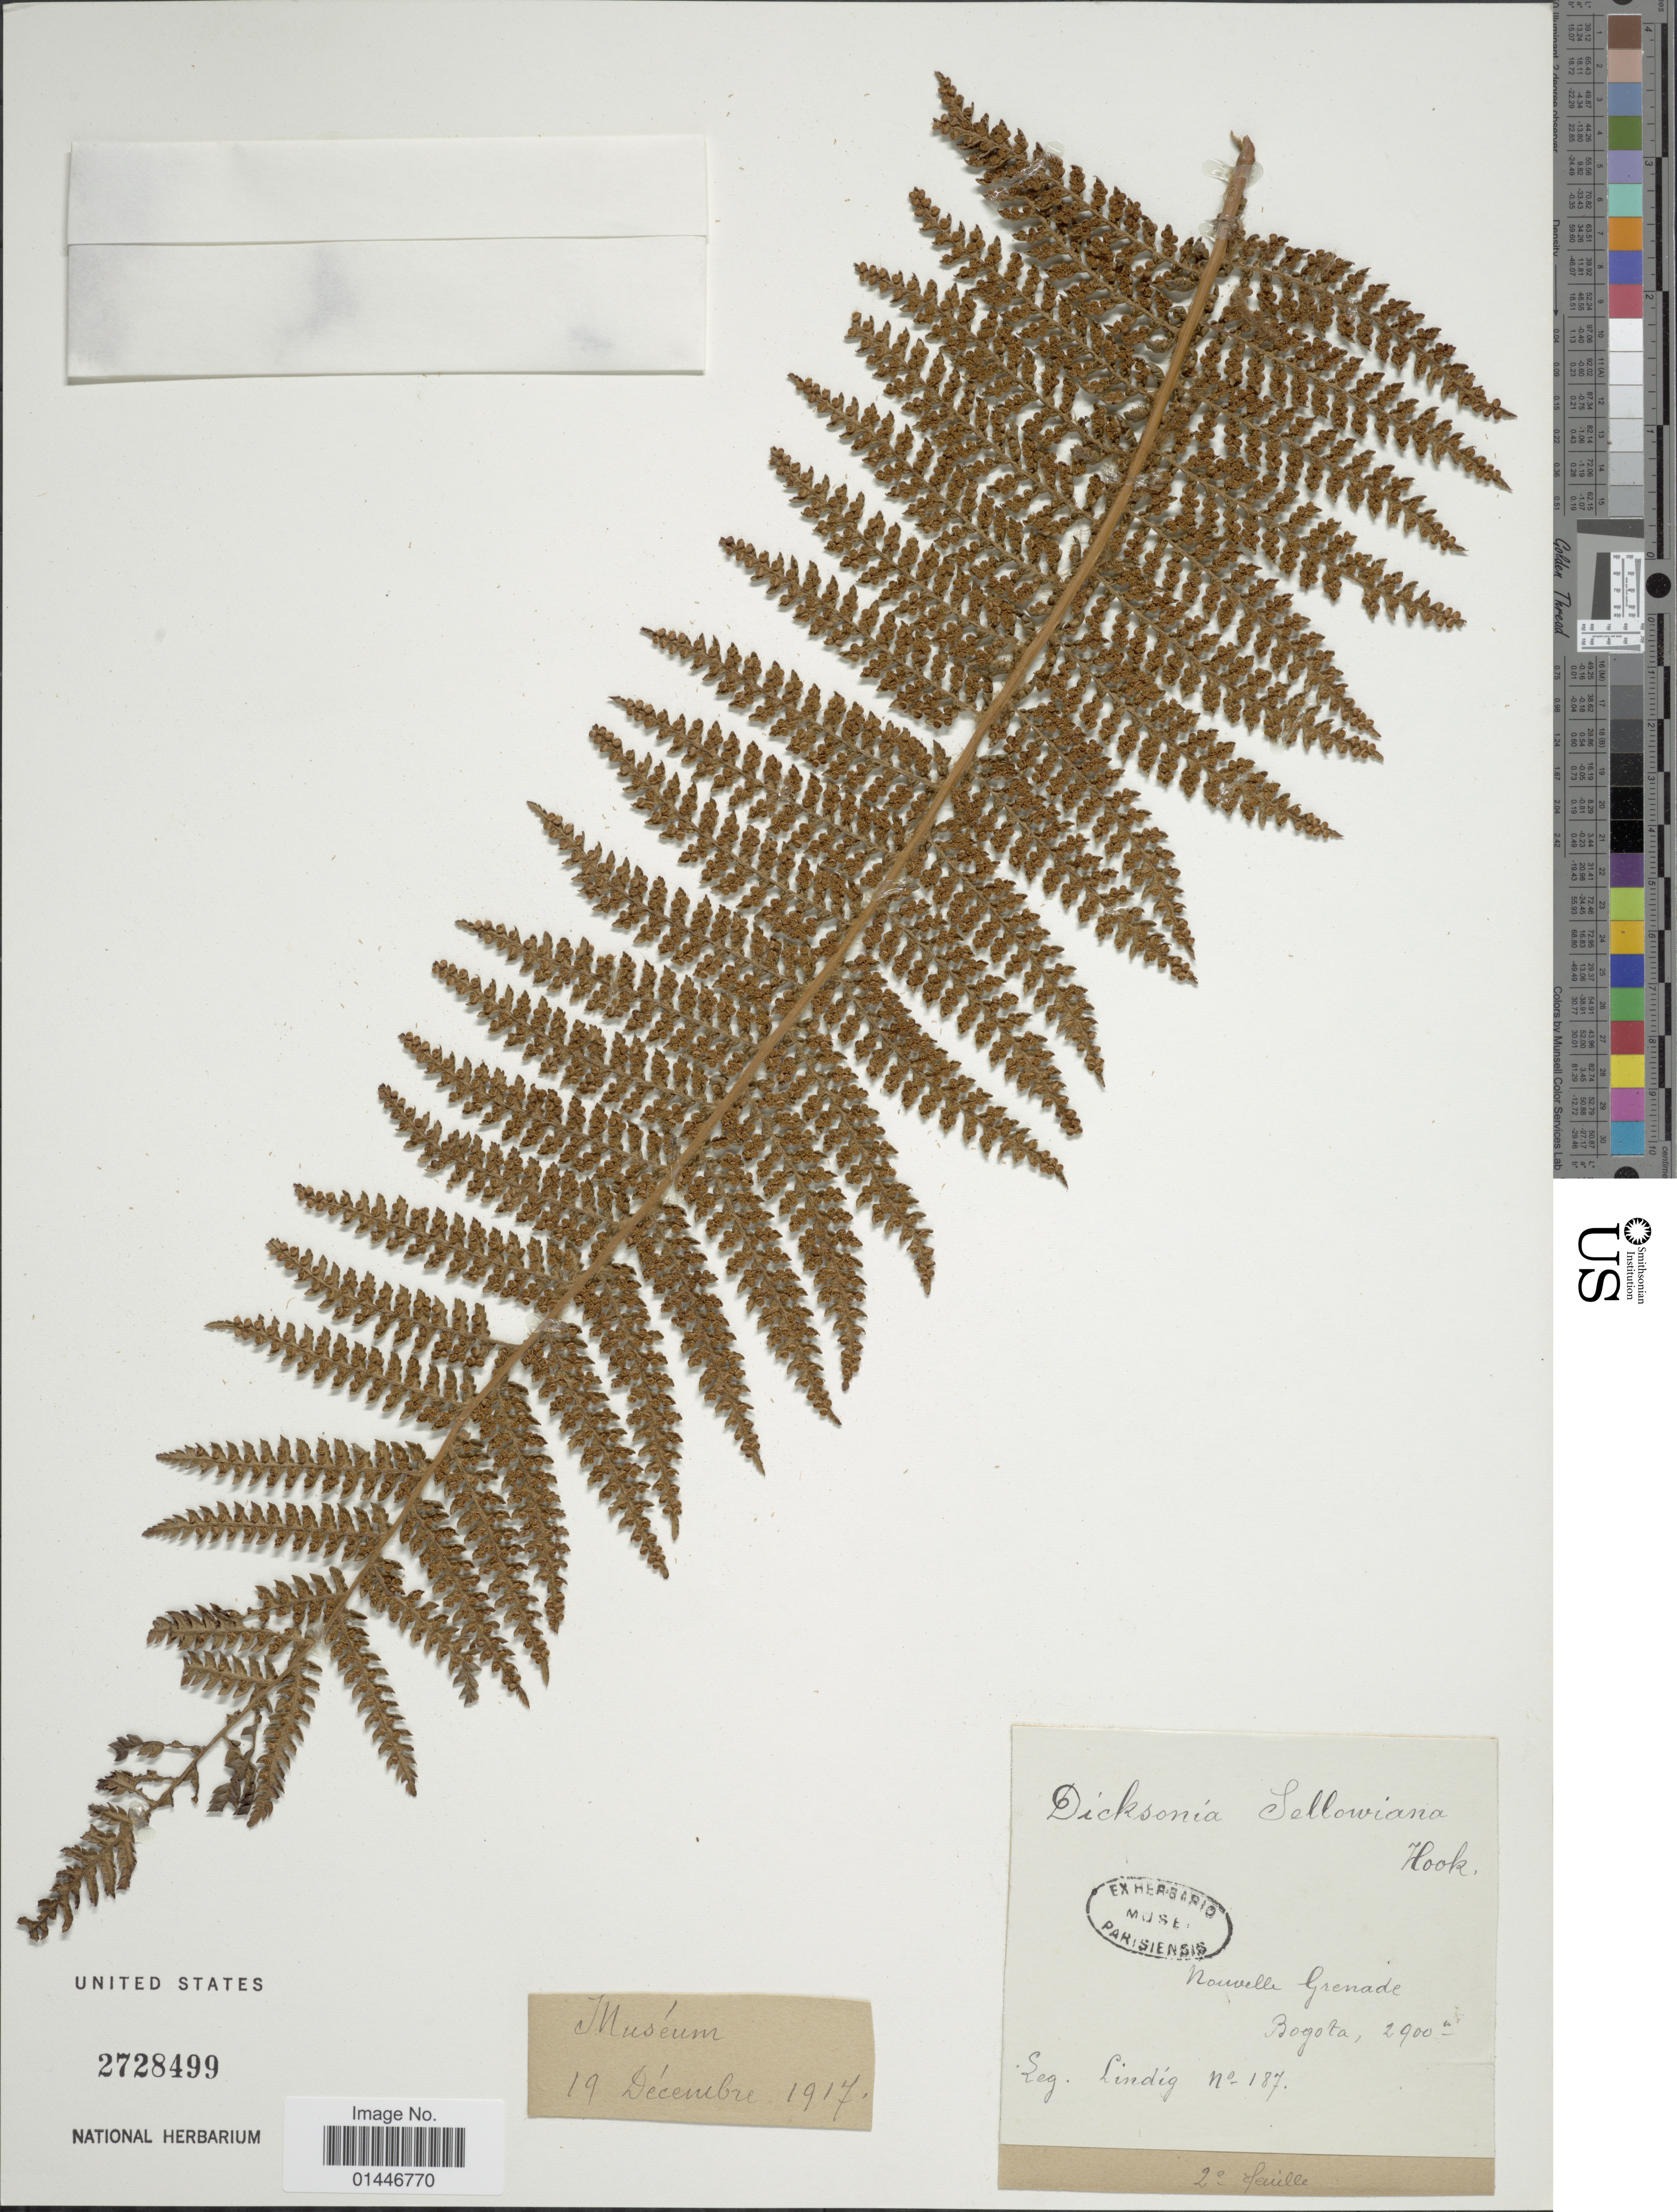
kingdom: Plantae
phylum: Tracheophyta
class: Polypodiopsida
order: Cyatheales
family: Dicksoniaceae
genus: Dicksonia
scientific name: Dicksonia karsteniana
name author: Klotzsch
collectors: -. Lindig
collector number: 187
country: Colombia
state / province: Bogota D.C.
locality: Nouvelle Grenade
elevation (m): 2900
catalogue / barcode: US 2728499